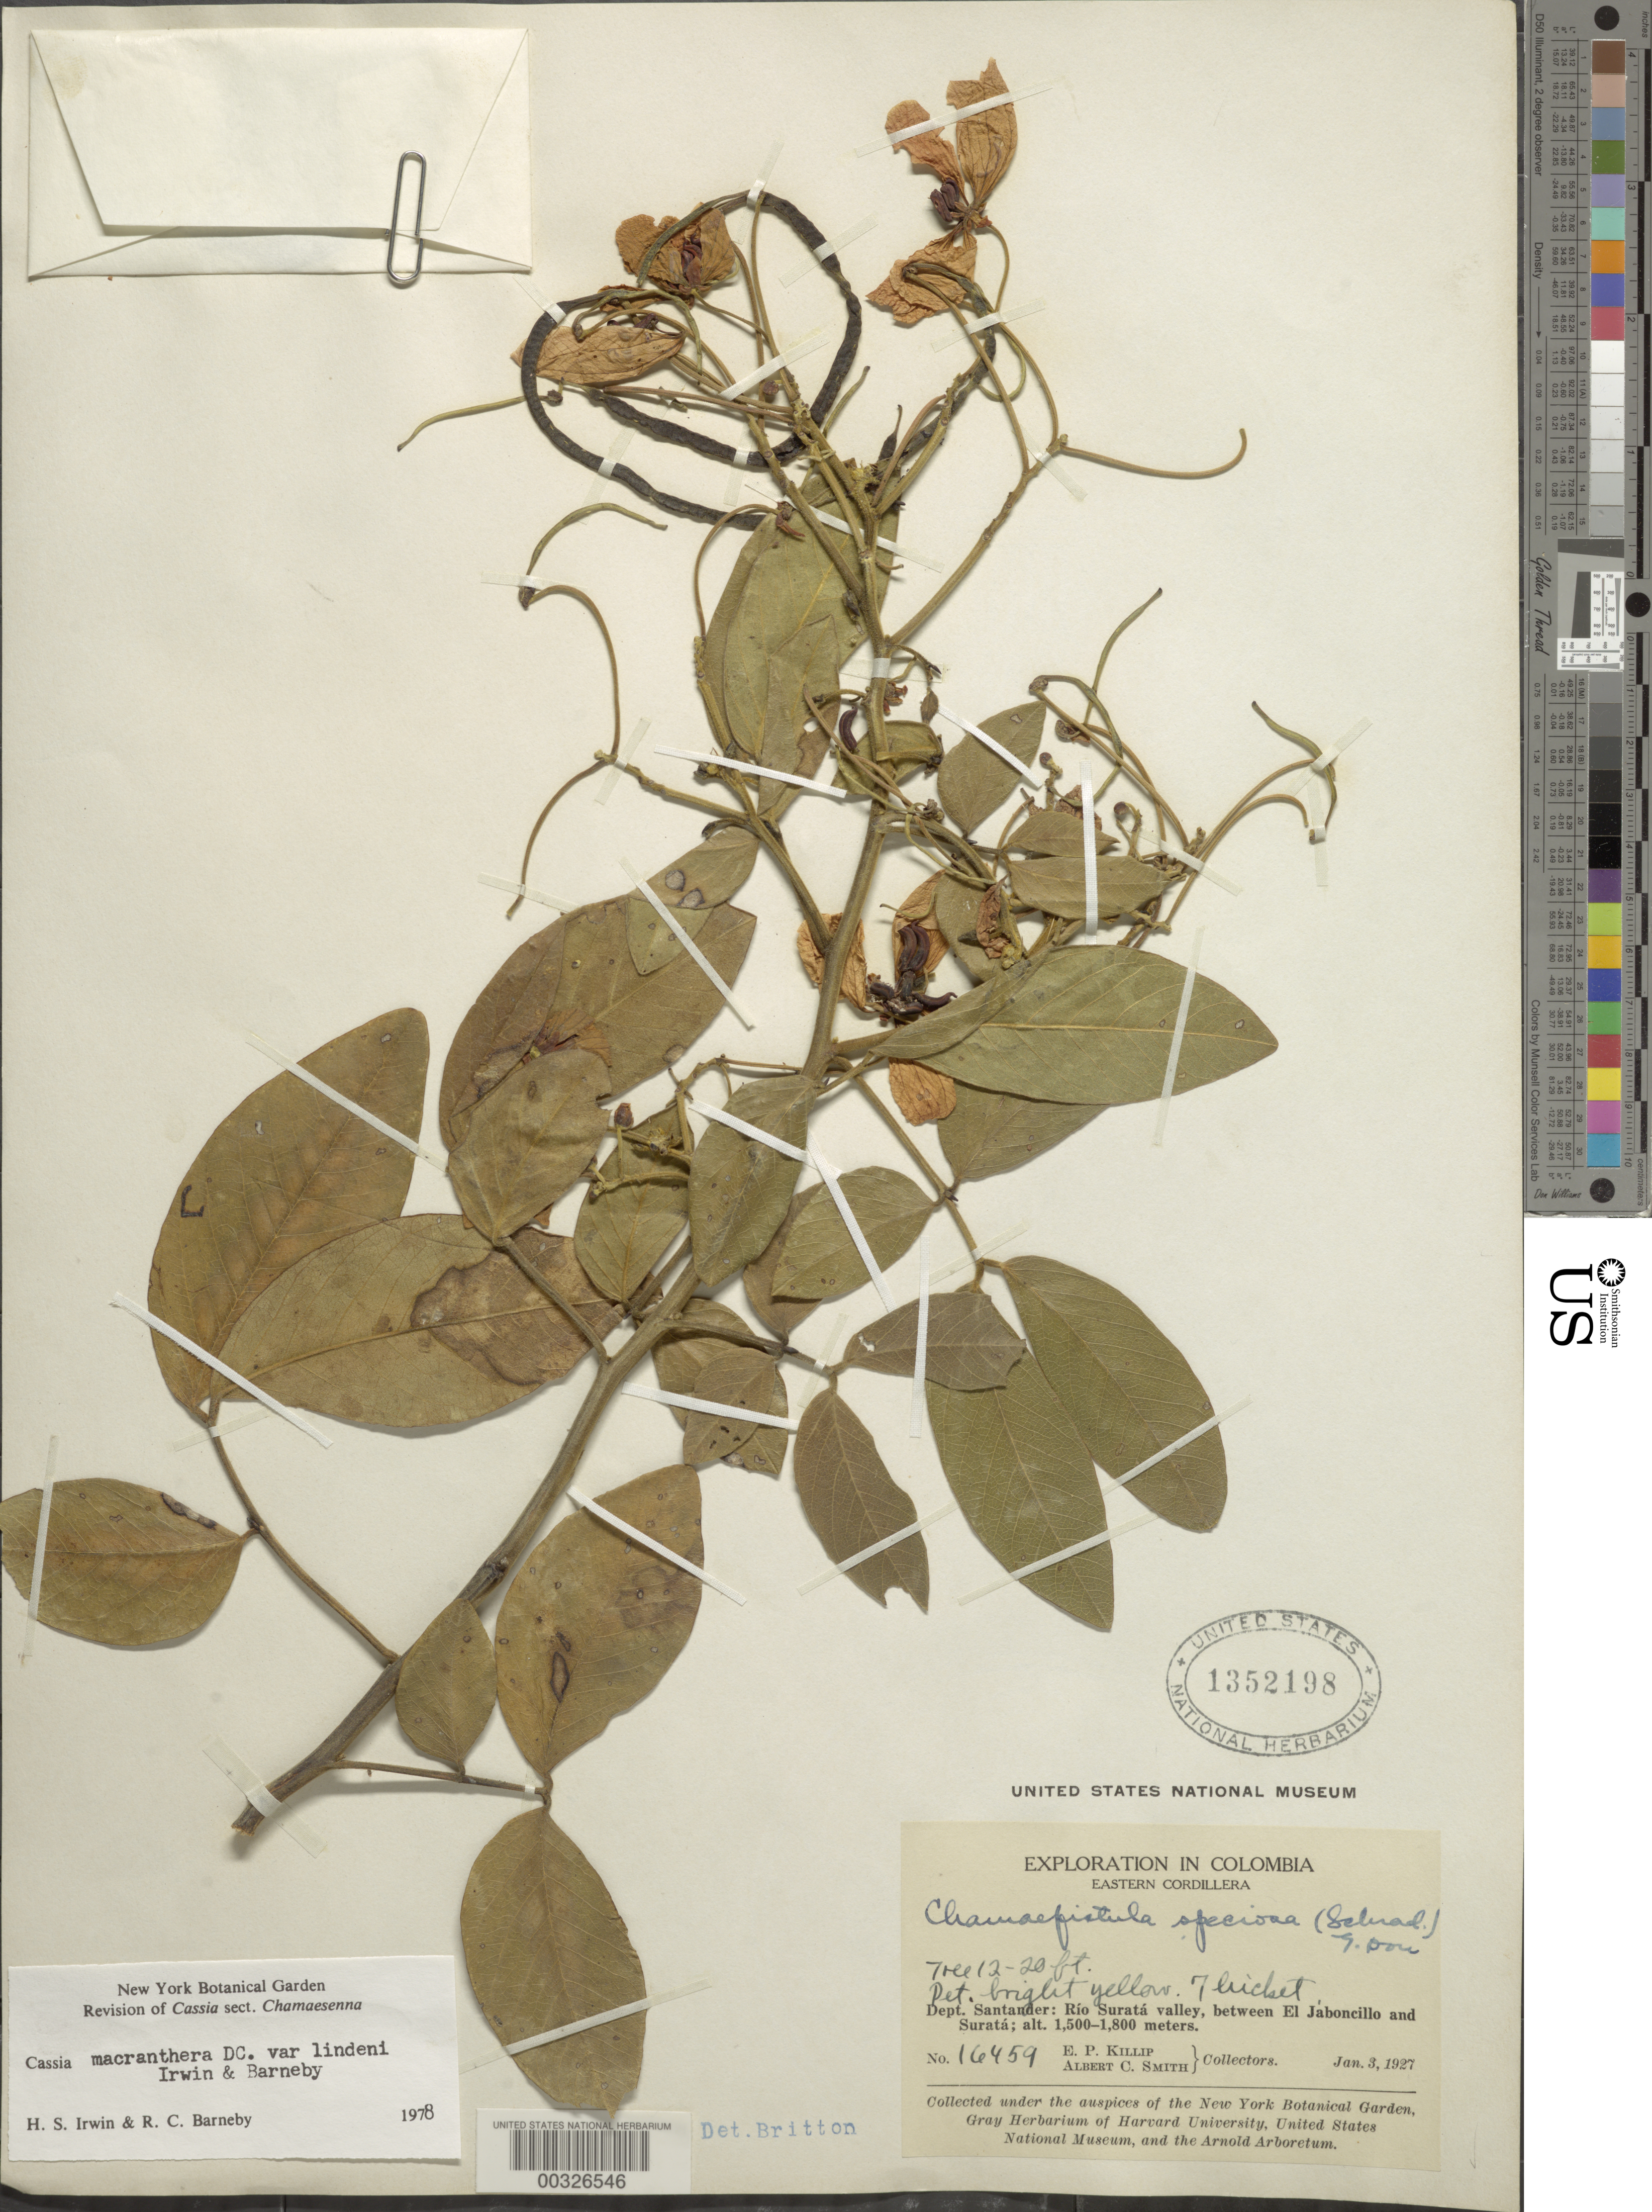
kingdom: Plantae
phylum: Tracheophyta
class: Magnoliopsida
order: Fabales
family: Fabaceae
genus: Senna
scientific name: Senna macranthera var. lindeni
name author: H.S. Irwin & Barneby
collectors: E. P. Killip & A. C. Smith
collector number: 16459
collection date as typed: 03 Jan 1927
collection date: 1927-01-03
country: Colombia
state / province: Santander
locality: Rio Surata Valley between El Jaboncillo and Surata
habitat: Thicket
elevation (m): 1500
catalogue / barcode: US 1352198